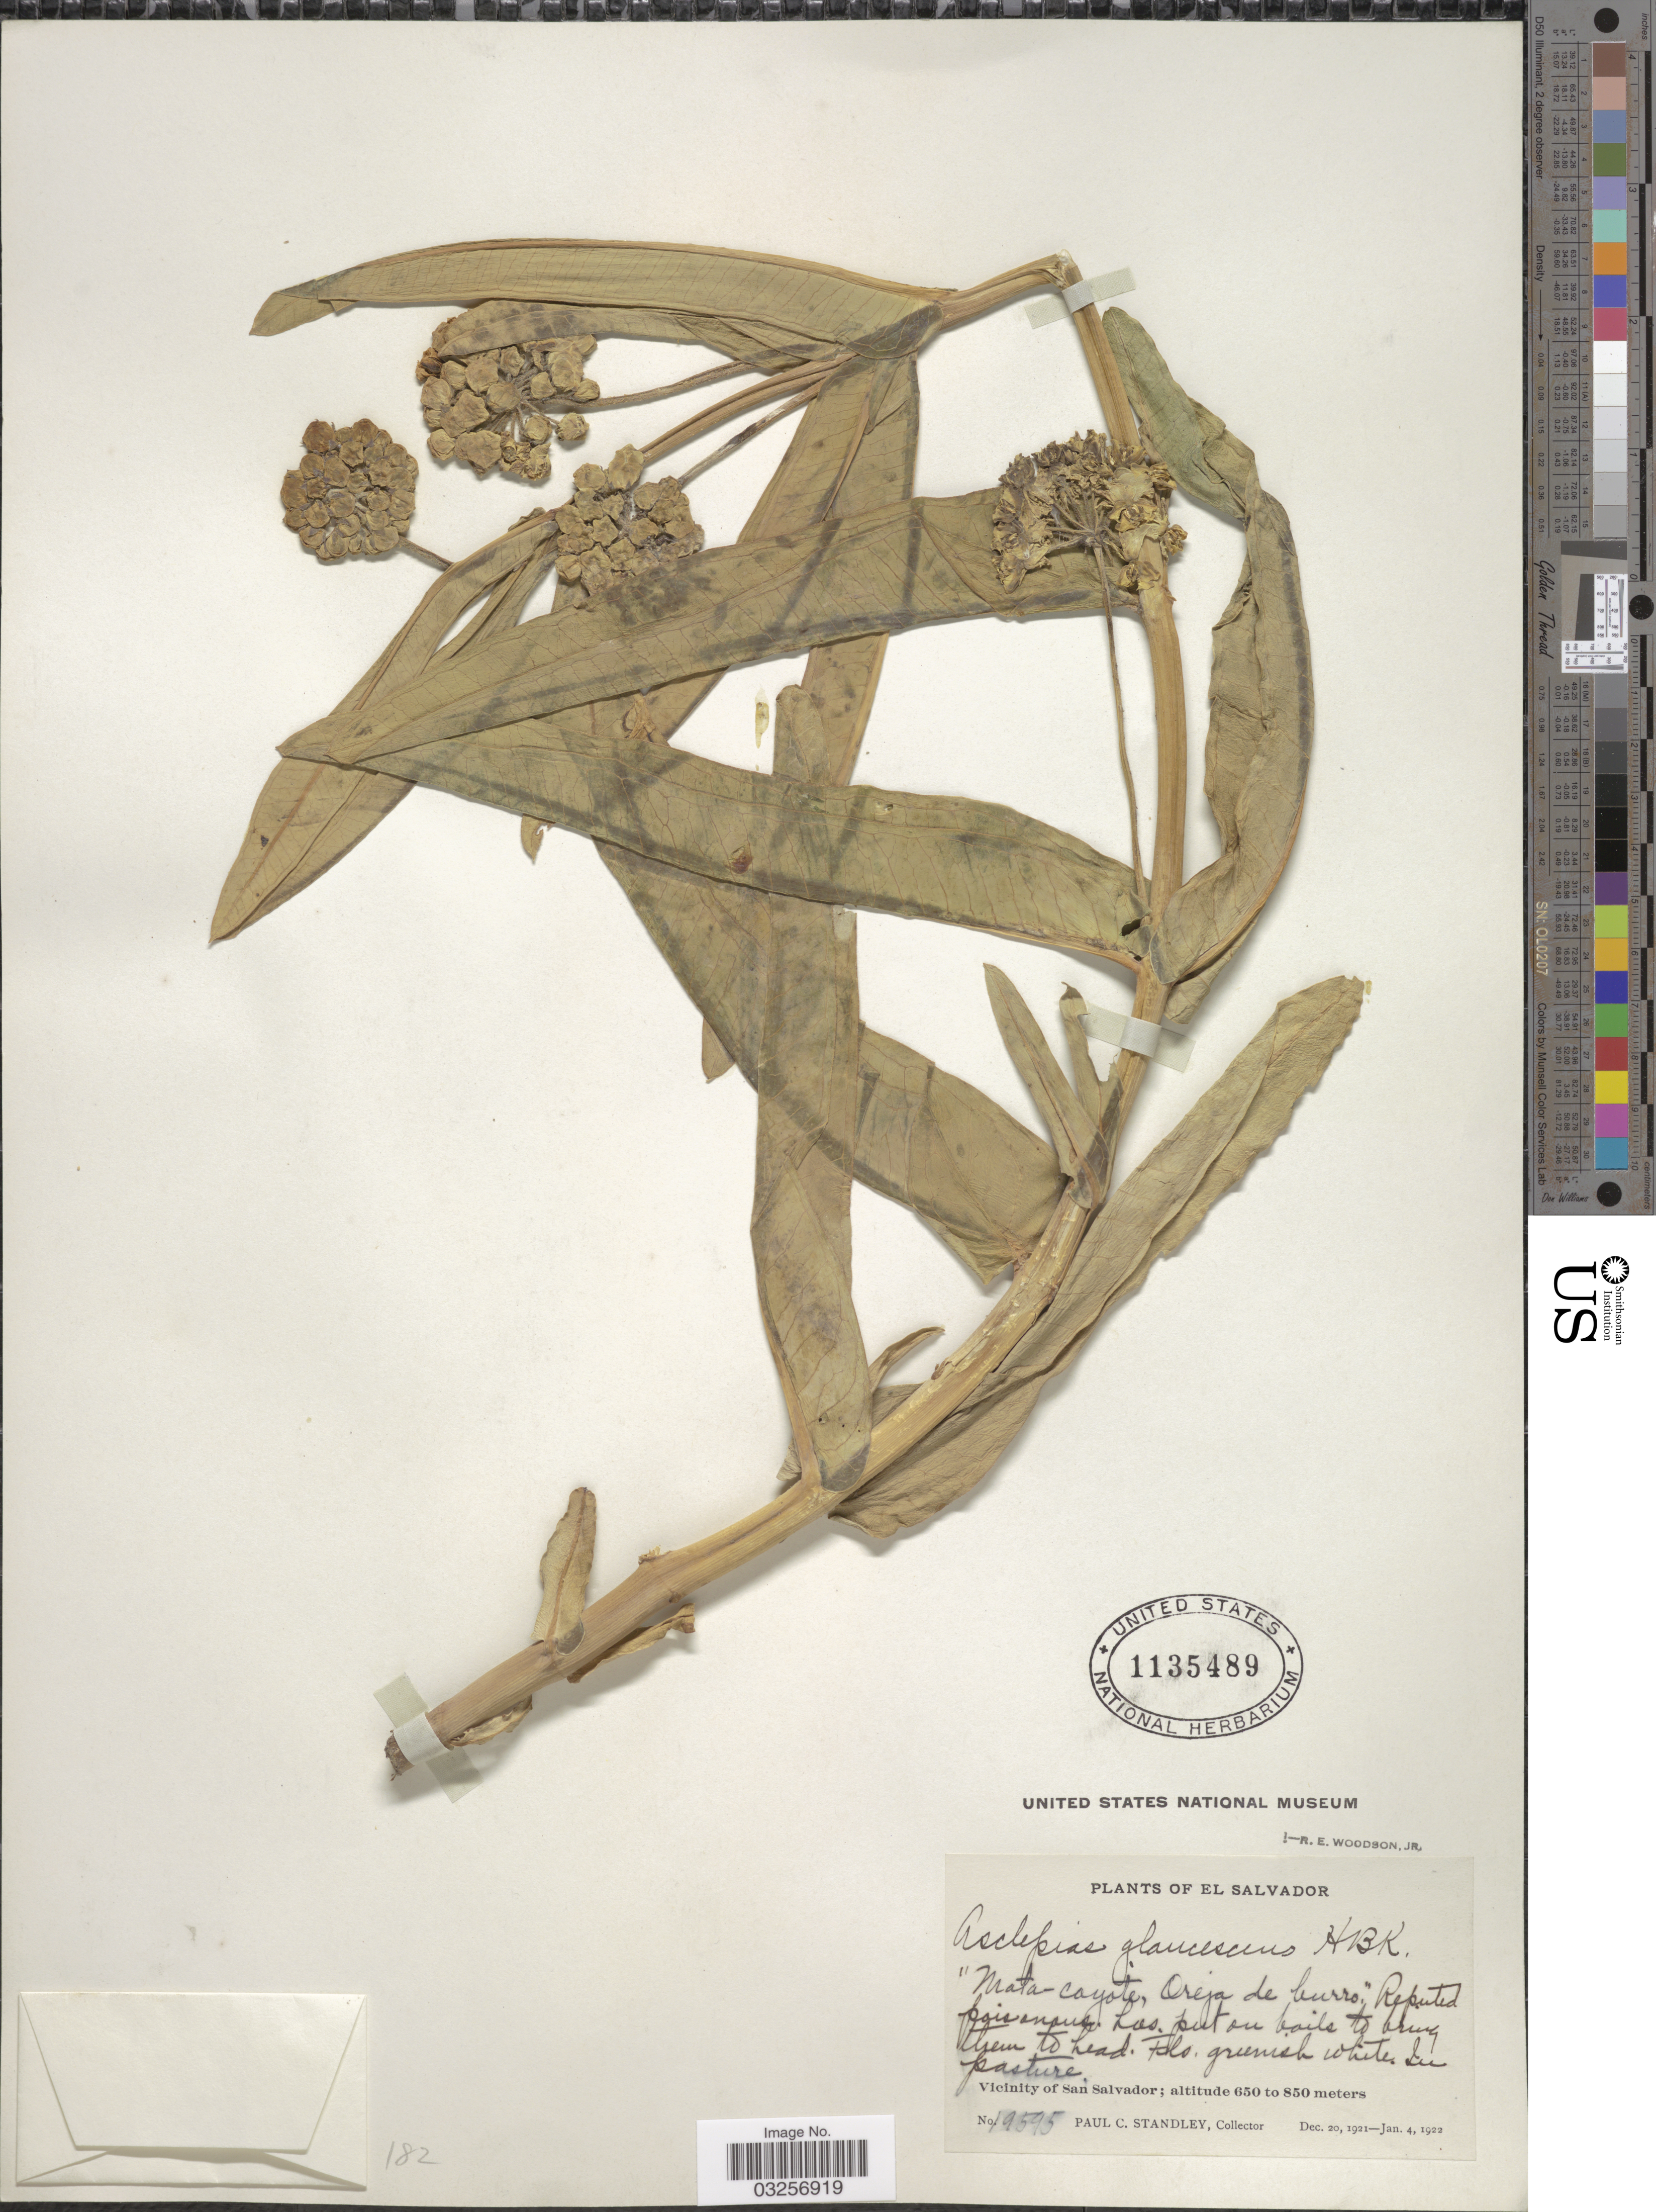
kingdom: Plantae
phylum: Tracheophyta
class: Magnoliopsida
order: Gentianales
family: Apocynaceae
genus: Asclepias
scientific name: Asclepias glaucescens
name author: Kunth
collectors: P. C. Standley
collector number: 19595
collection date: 1921-12-20/1922-01-04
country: El Salvador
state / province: San Salvador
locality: In pasture. Vicinity of San Salvador.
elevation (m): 650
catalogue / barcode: US 1135489